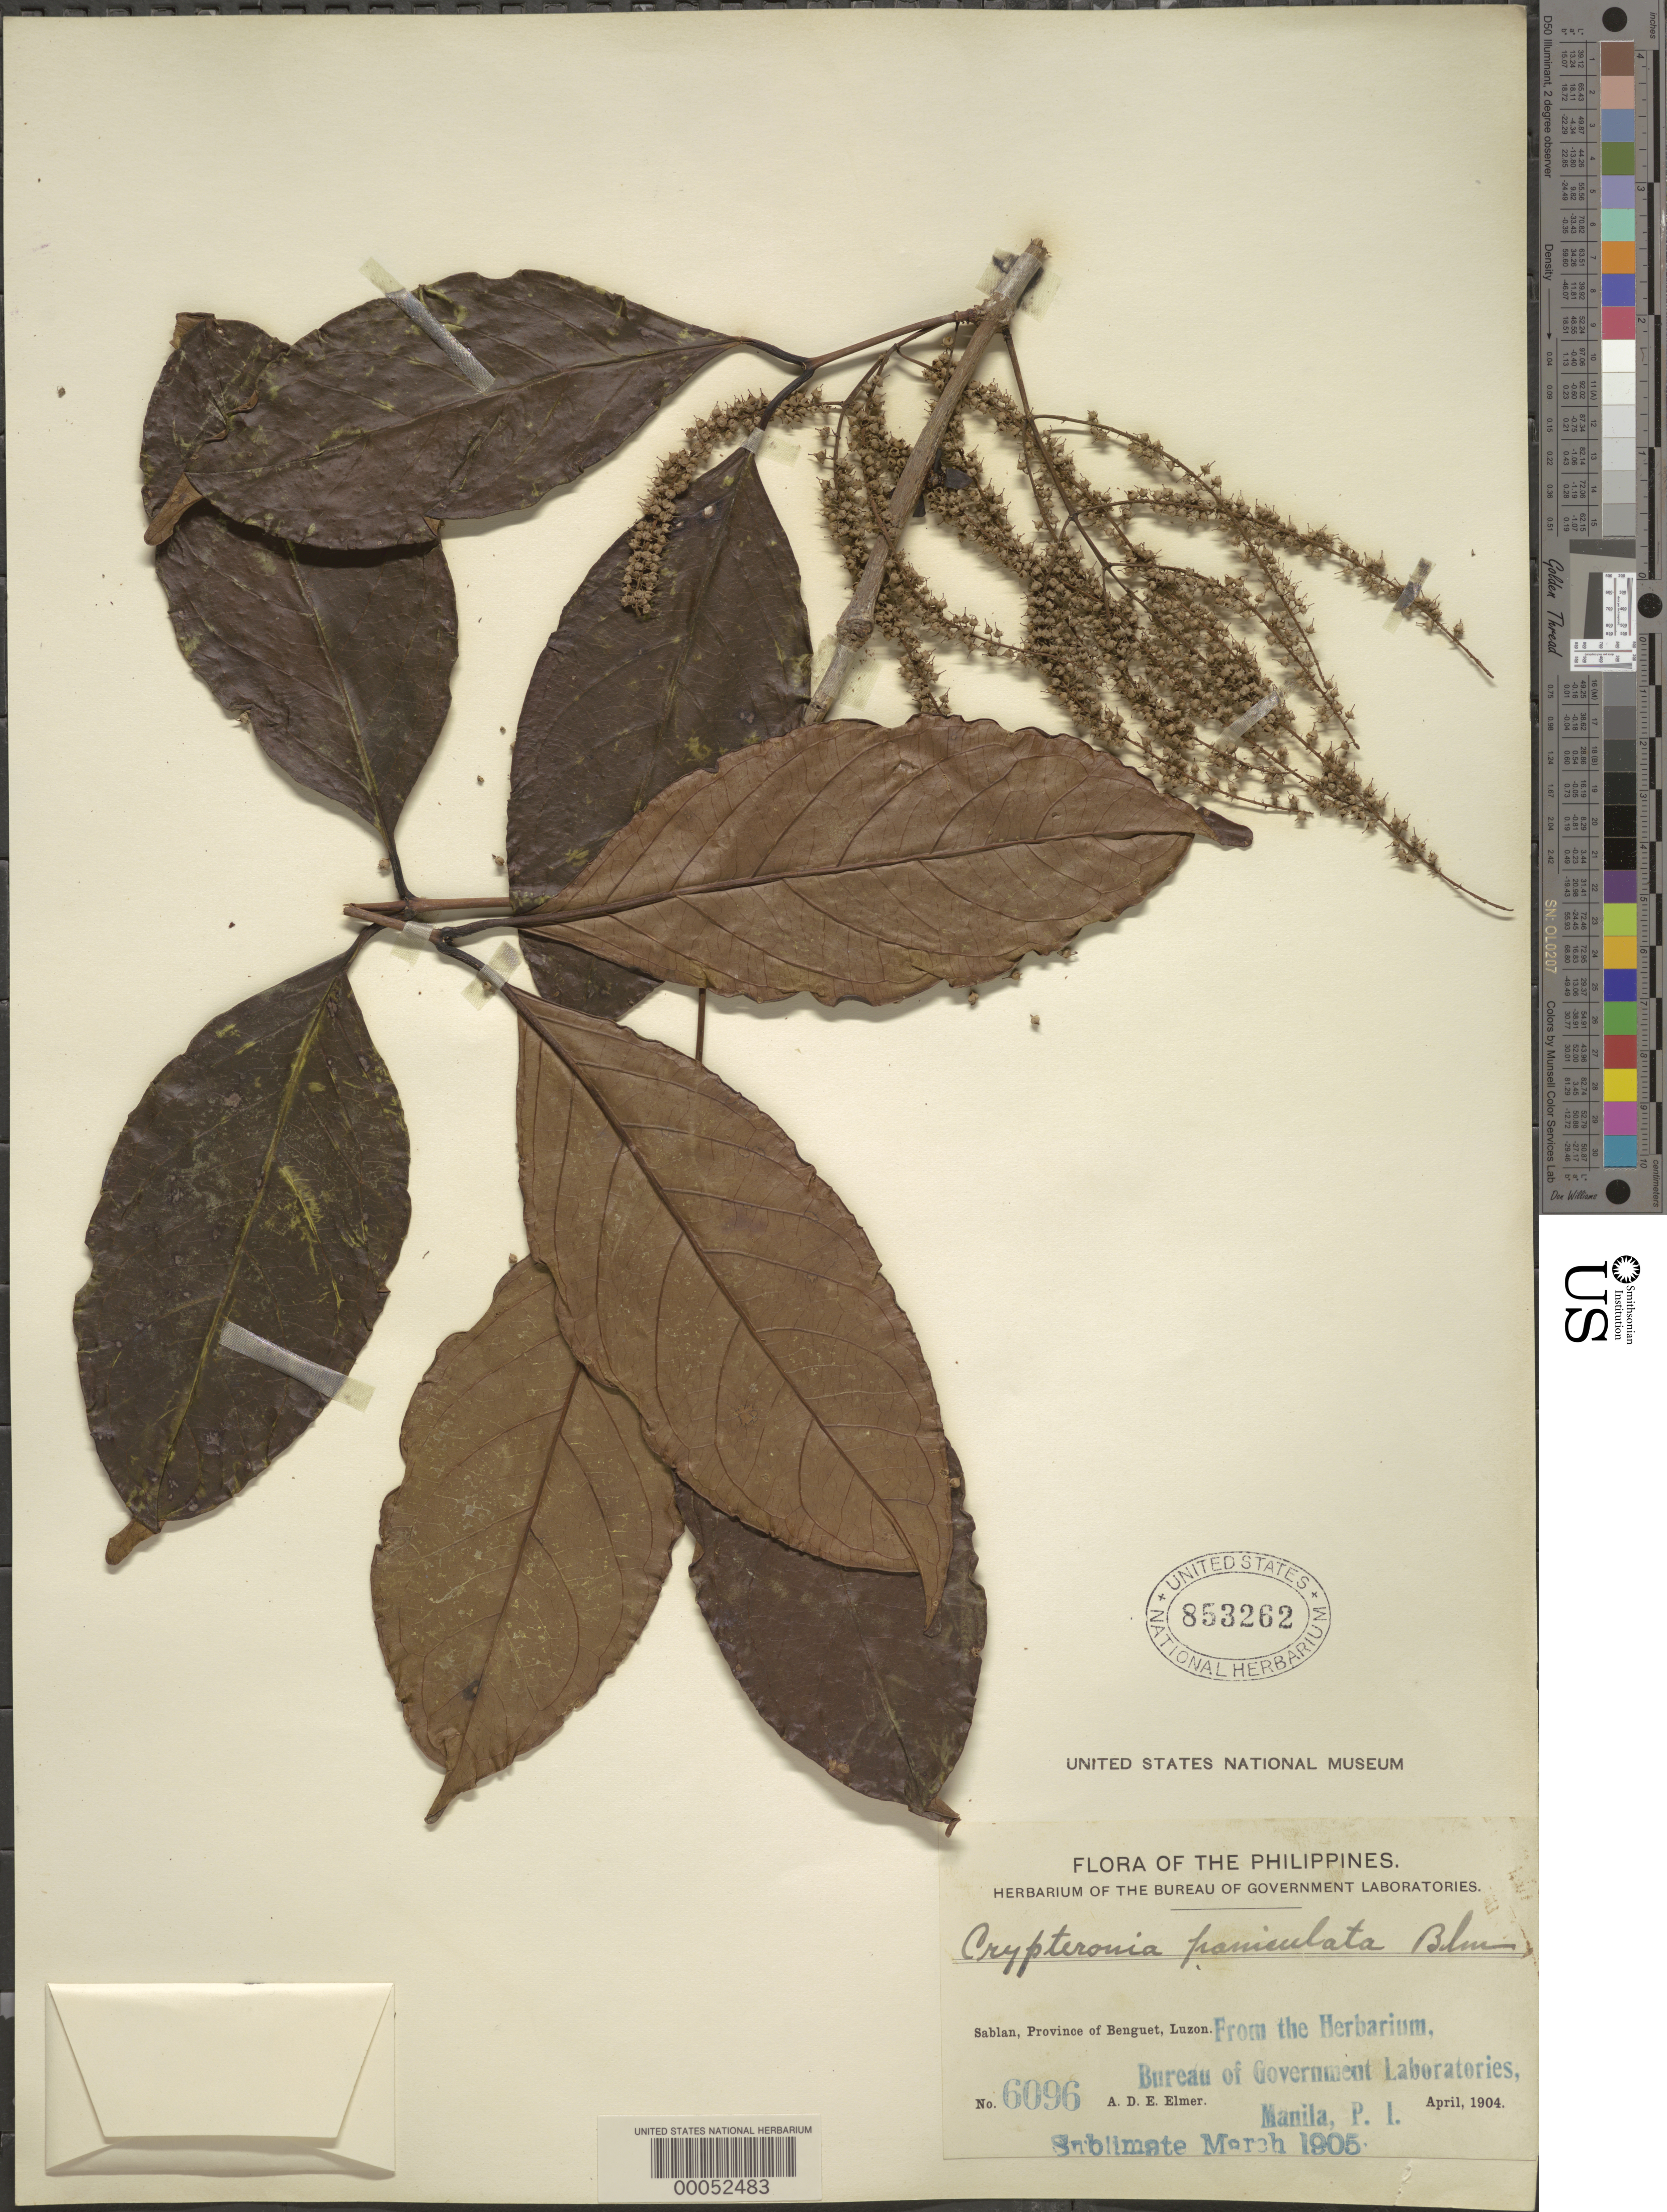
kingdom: Plantae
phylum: Tracheophyta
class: Magnoliopsida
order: Myrtales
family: Crypteroniaceae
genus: Crypteronia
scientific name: Crypteronia paniculata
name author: Blume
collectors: A. D. E. Elmer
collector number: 6096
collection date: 1904-04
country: Philippines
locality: Sablan, Province of Benguet, Luzon.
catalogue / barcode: US 853262